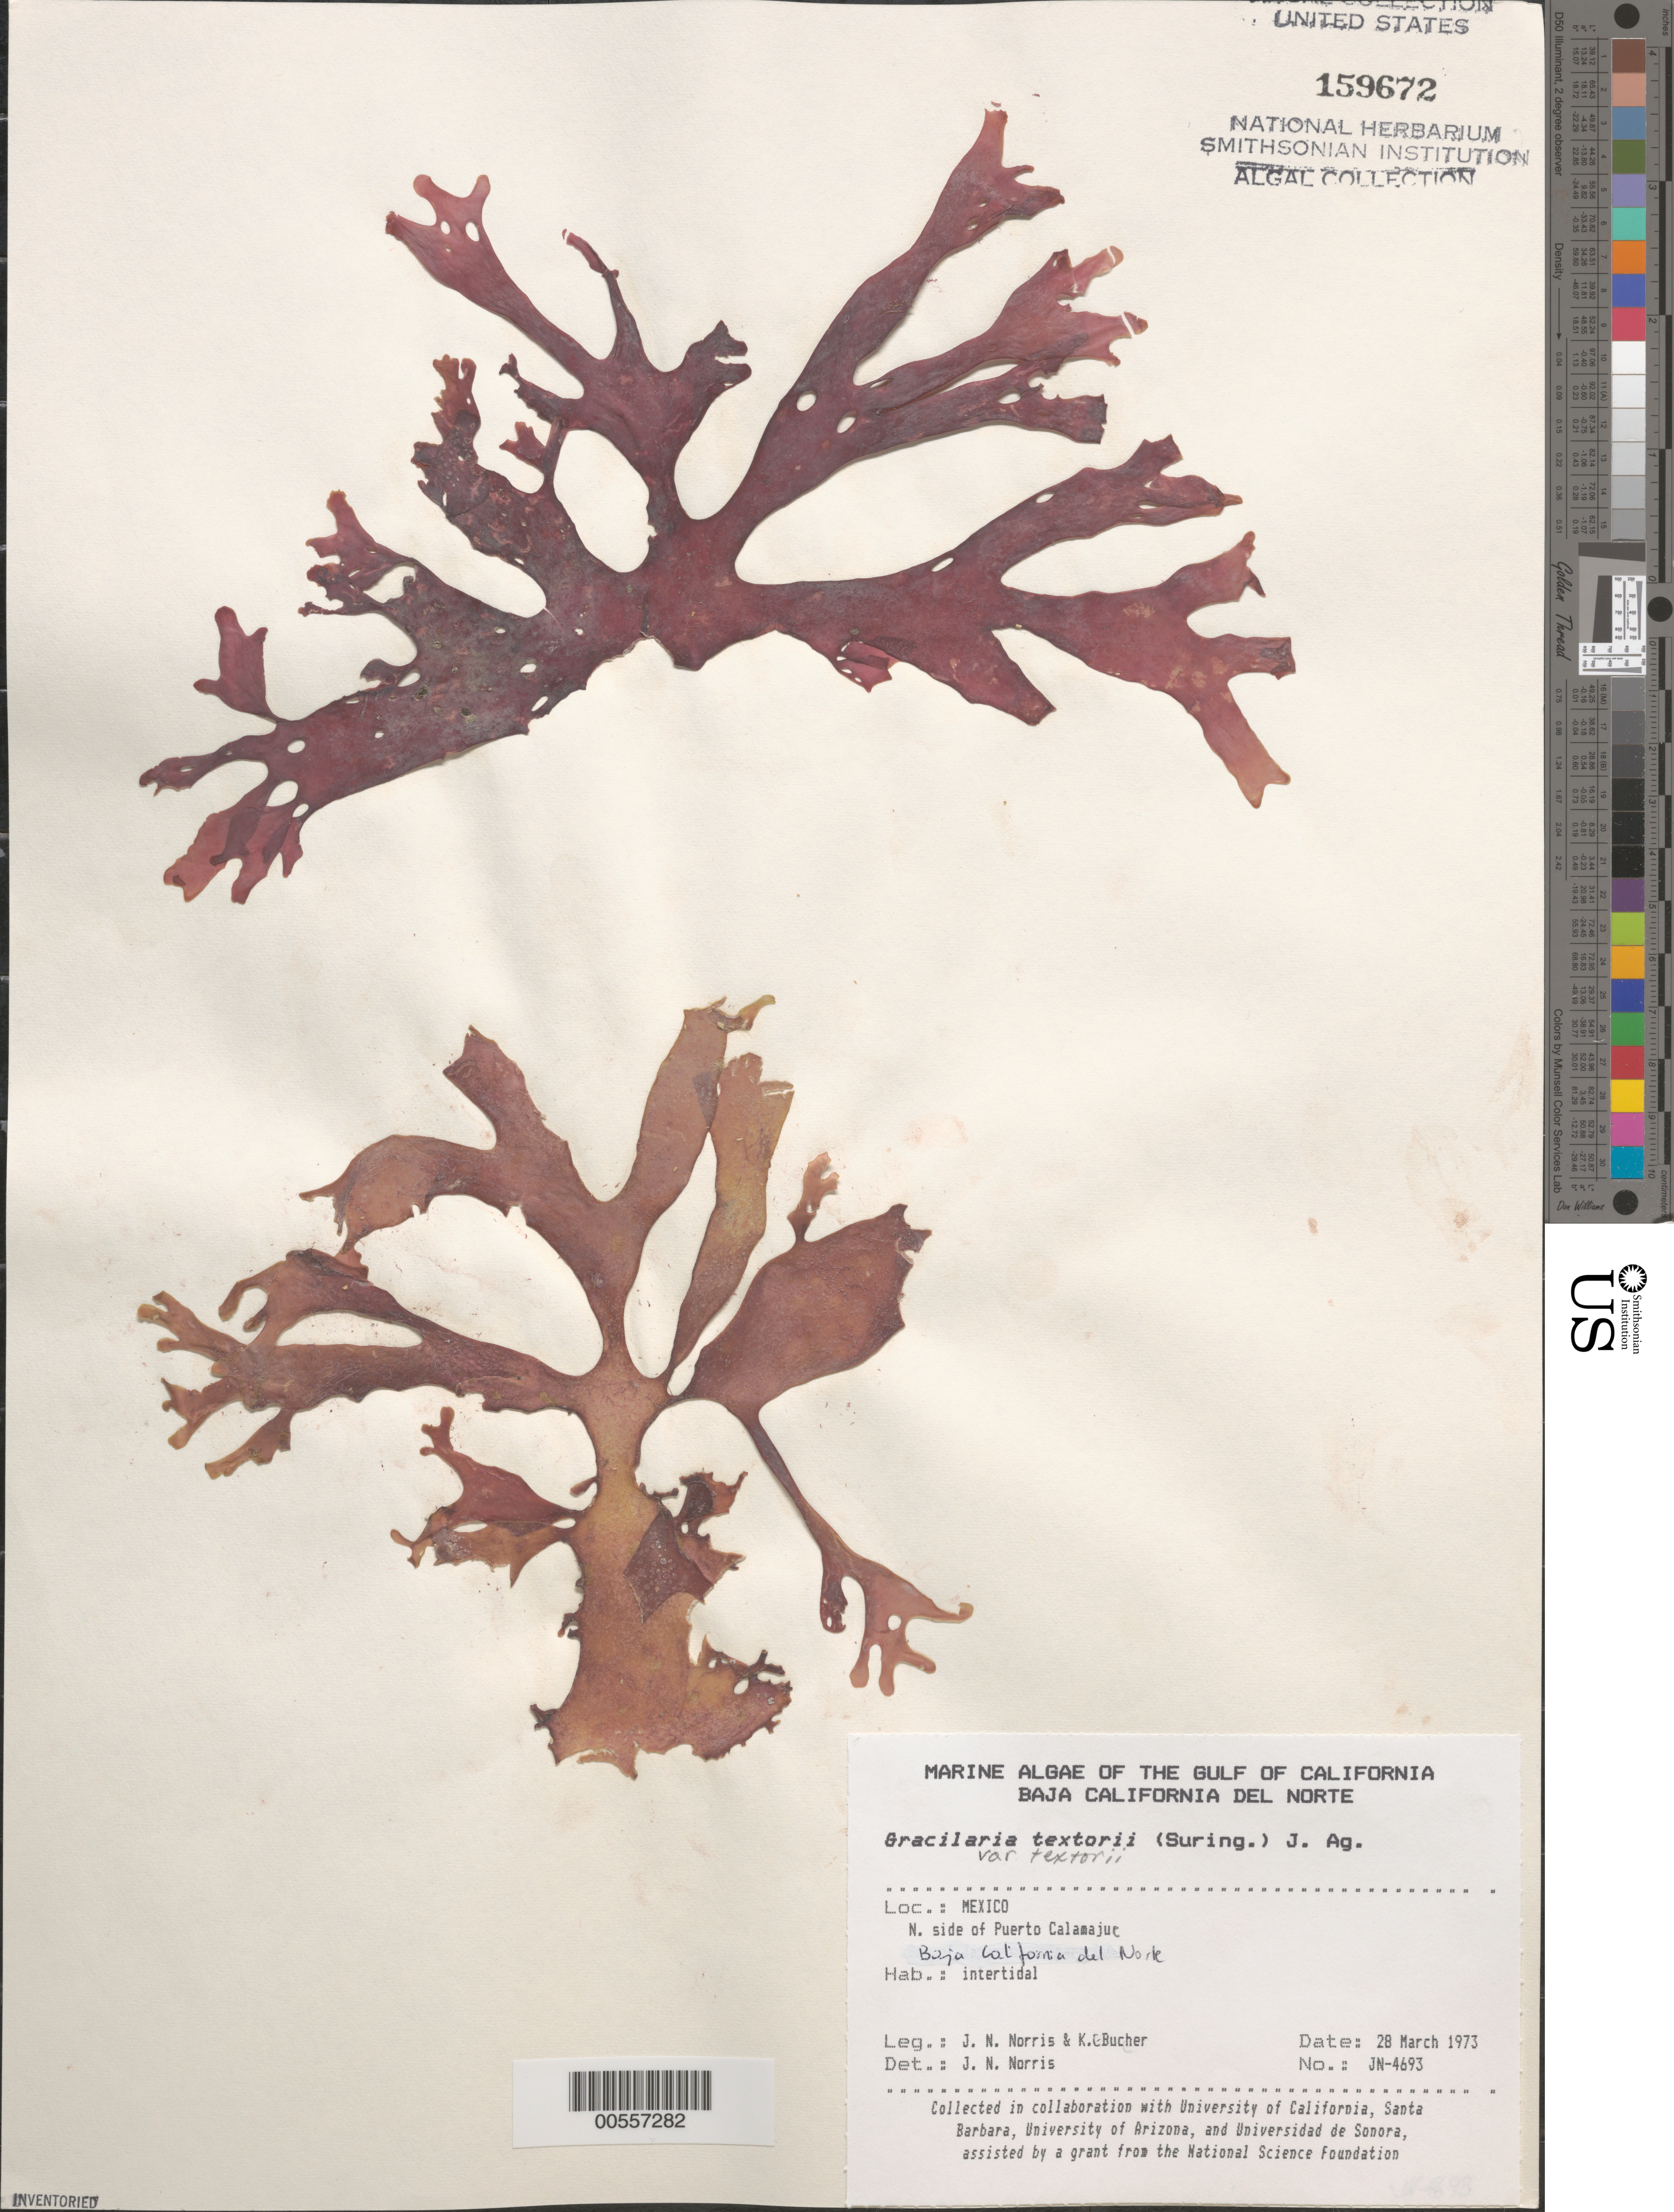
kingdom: Plantae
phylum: Rhodophyta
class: Florideophyceae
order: Gracilariales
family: Gracilariaceae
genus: Gracilaria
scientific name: Gracilaria textorii var. textorii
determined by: Norris, James N.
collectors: J. N. Norris & K. E. Bucher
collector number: JN-4693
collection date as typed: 28 Mar 1973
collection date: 1973-03-28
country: Mexico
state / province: Baja California Norte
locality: Puerto Calamajue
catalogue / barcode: US 159672